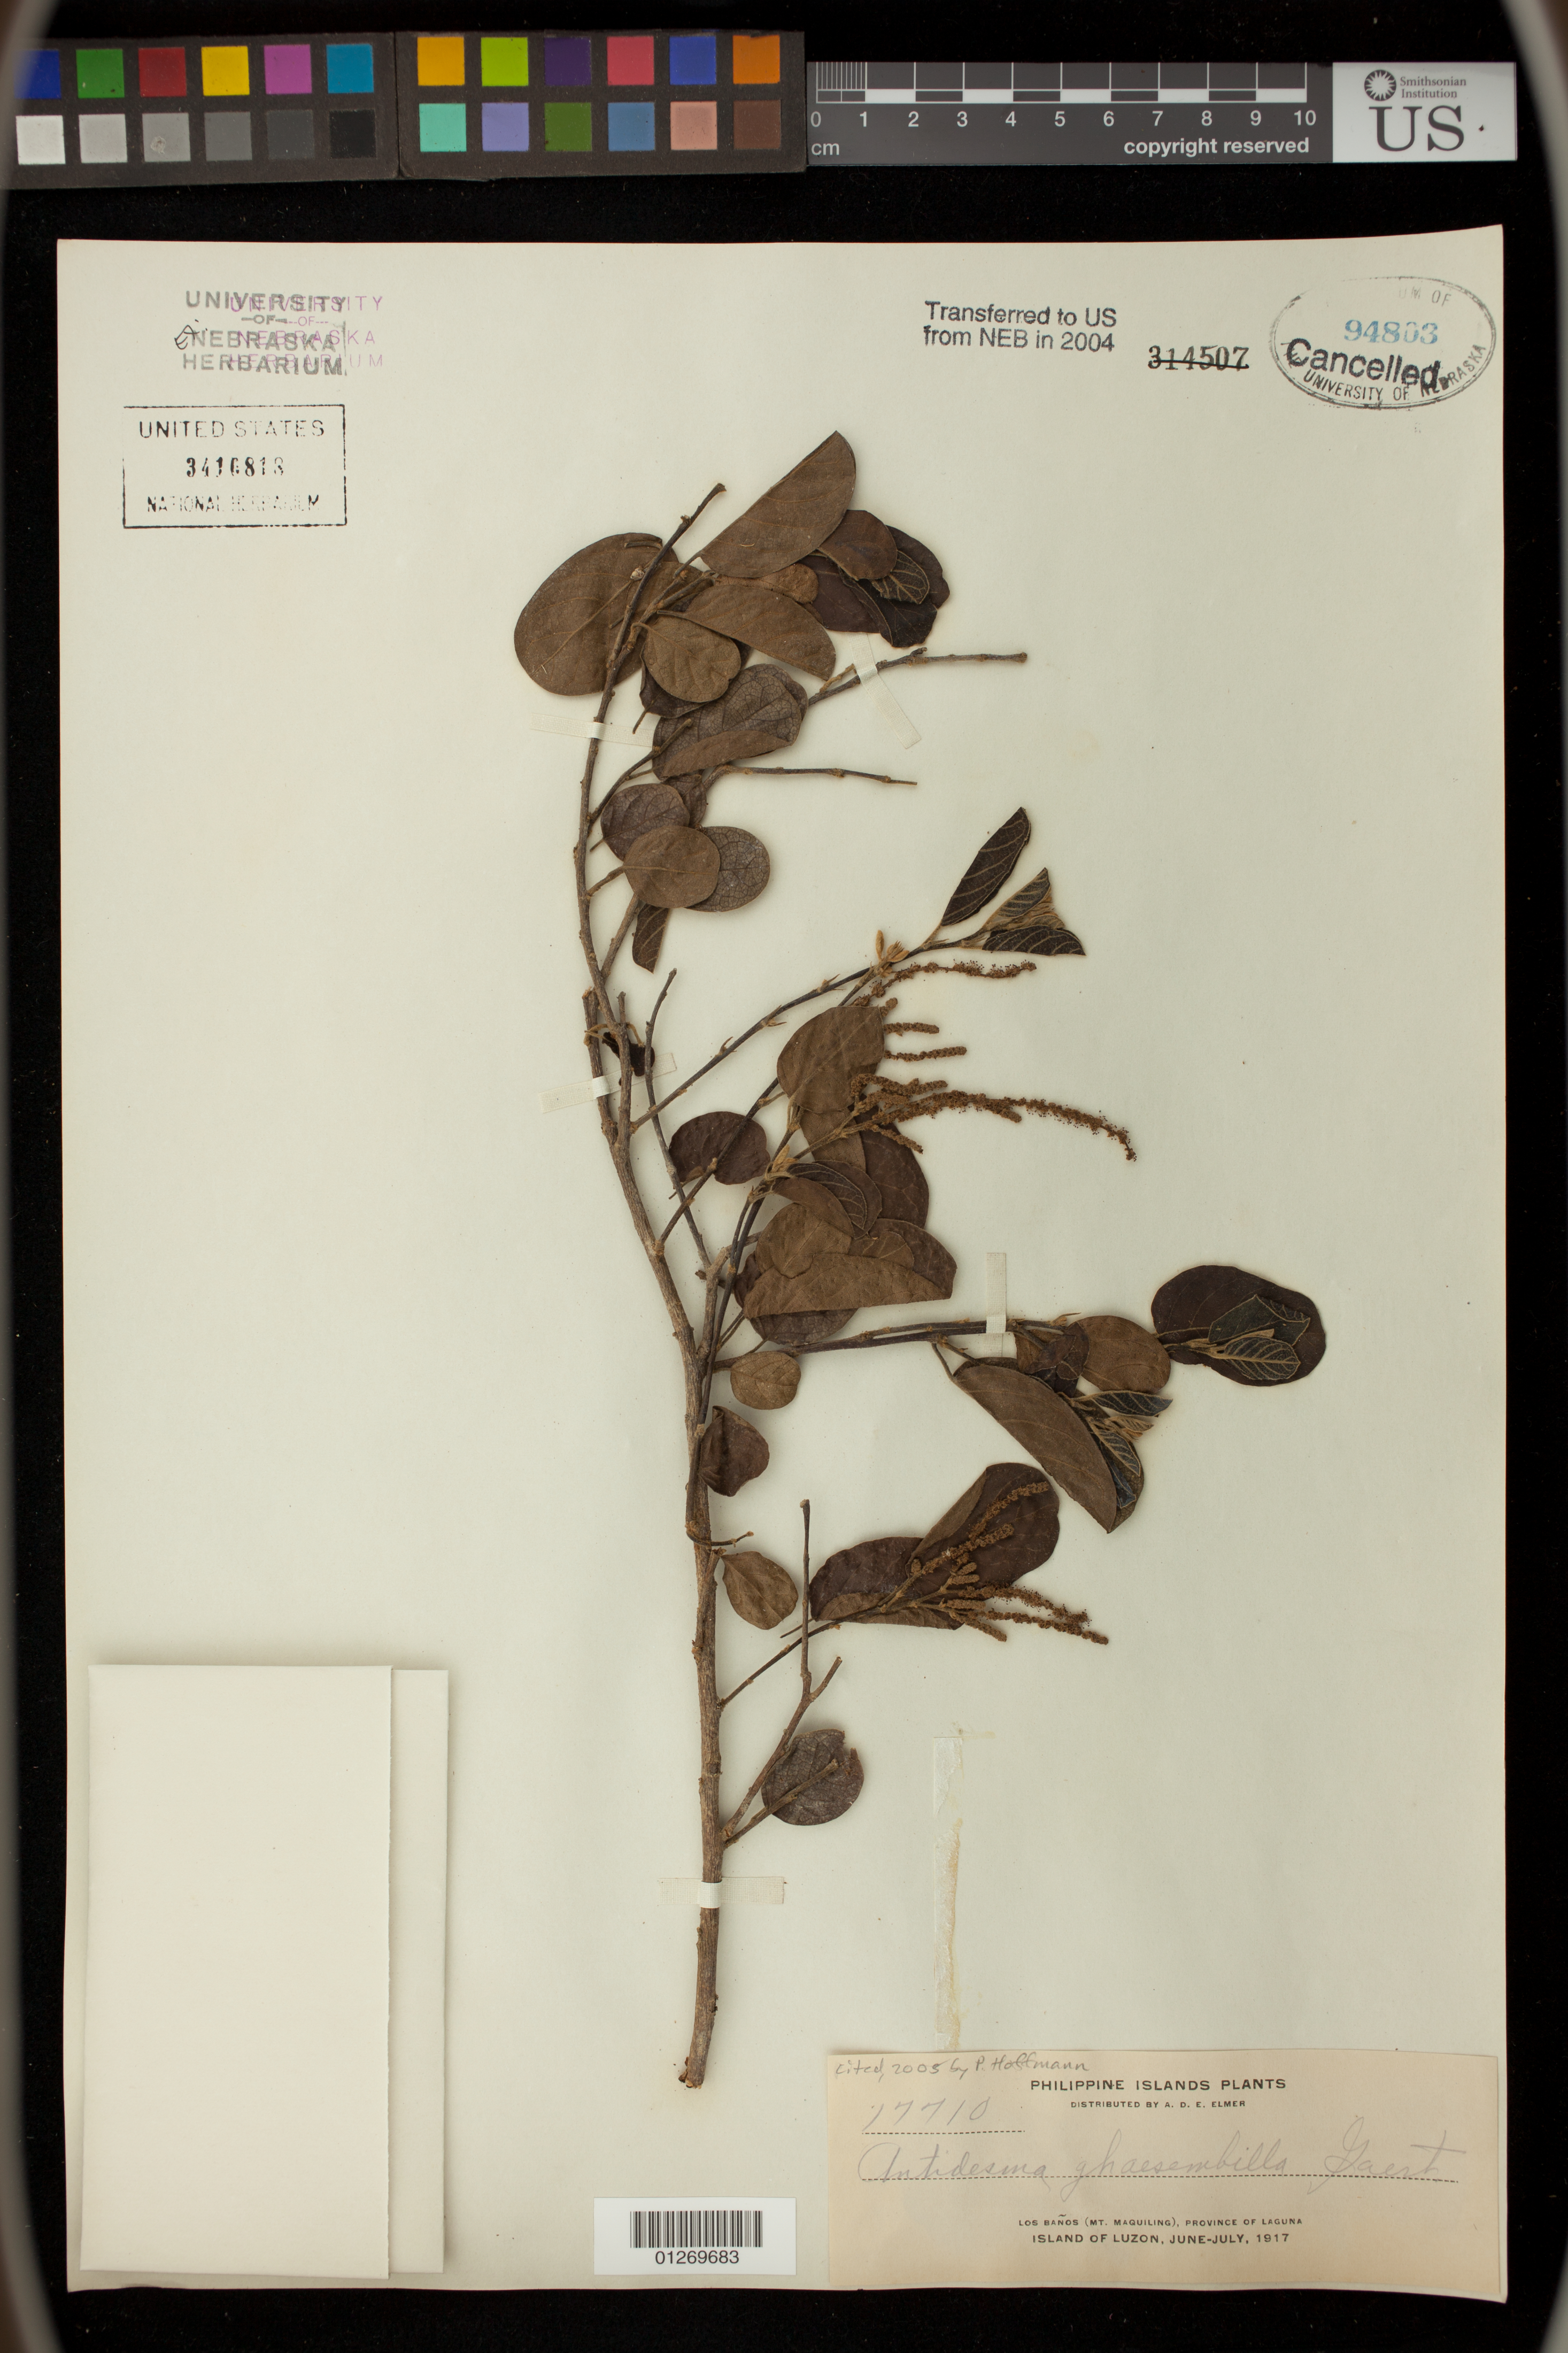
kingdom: Plantae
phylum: Tracheophyta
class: Magnoliopsida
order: Malpighiales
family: Phyllanthaceae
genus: Antidesma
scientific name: Antidesma ghaesembilla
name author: Gaertn.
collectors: A. D. E. Elmer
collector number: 17710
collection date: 1917-06/1917-07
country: Philippines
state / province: Calabarzon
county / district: Laguna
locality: Island of Luzon, Los Banos (Mt. Maquiling)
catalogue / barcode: US 94803